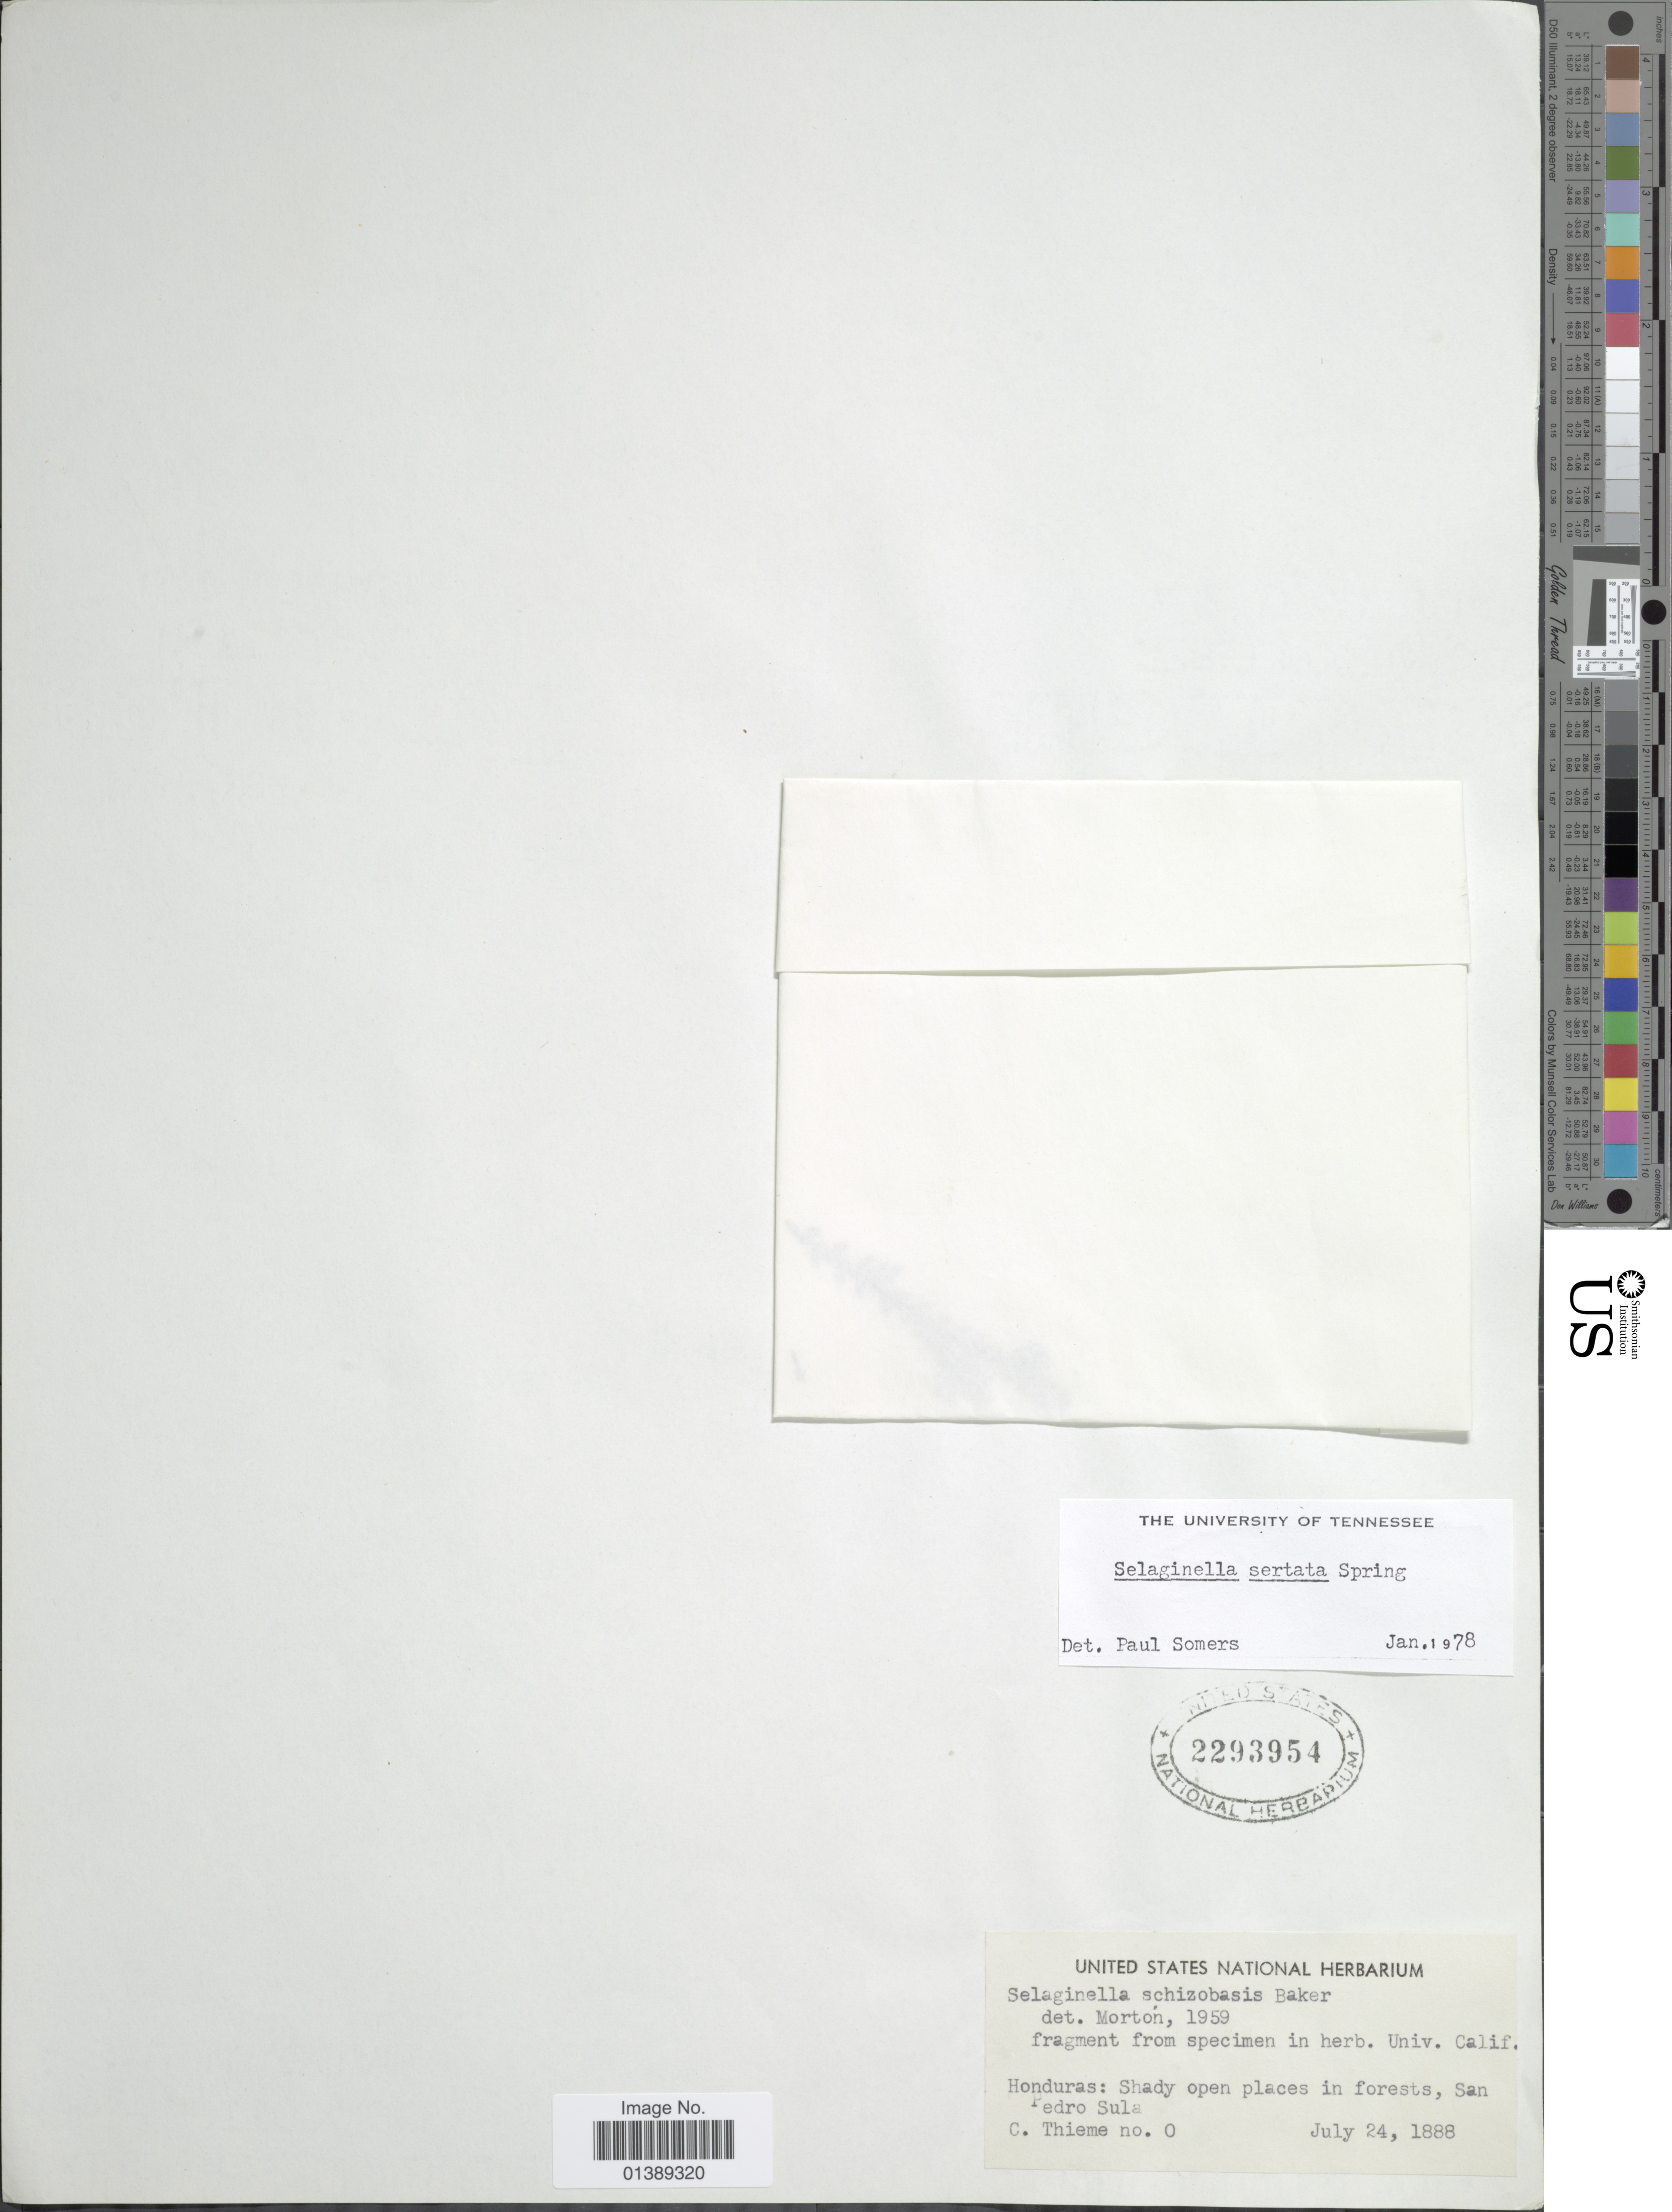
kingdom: Plantae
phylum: Tracheophyta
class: Lycopodiopsida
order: Selaginellales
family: Selaginellaceae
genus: Selaginella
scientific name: Selaginella sertata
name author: Spring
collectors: C. Thieme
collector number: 0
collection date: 1888-07-24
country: Honduras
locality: Shady open places in forests, San Pedro Sula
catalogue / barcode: US 2293954